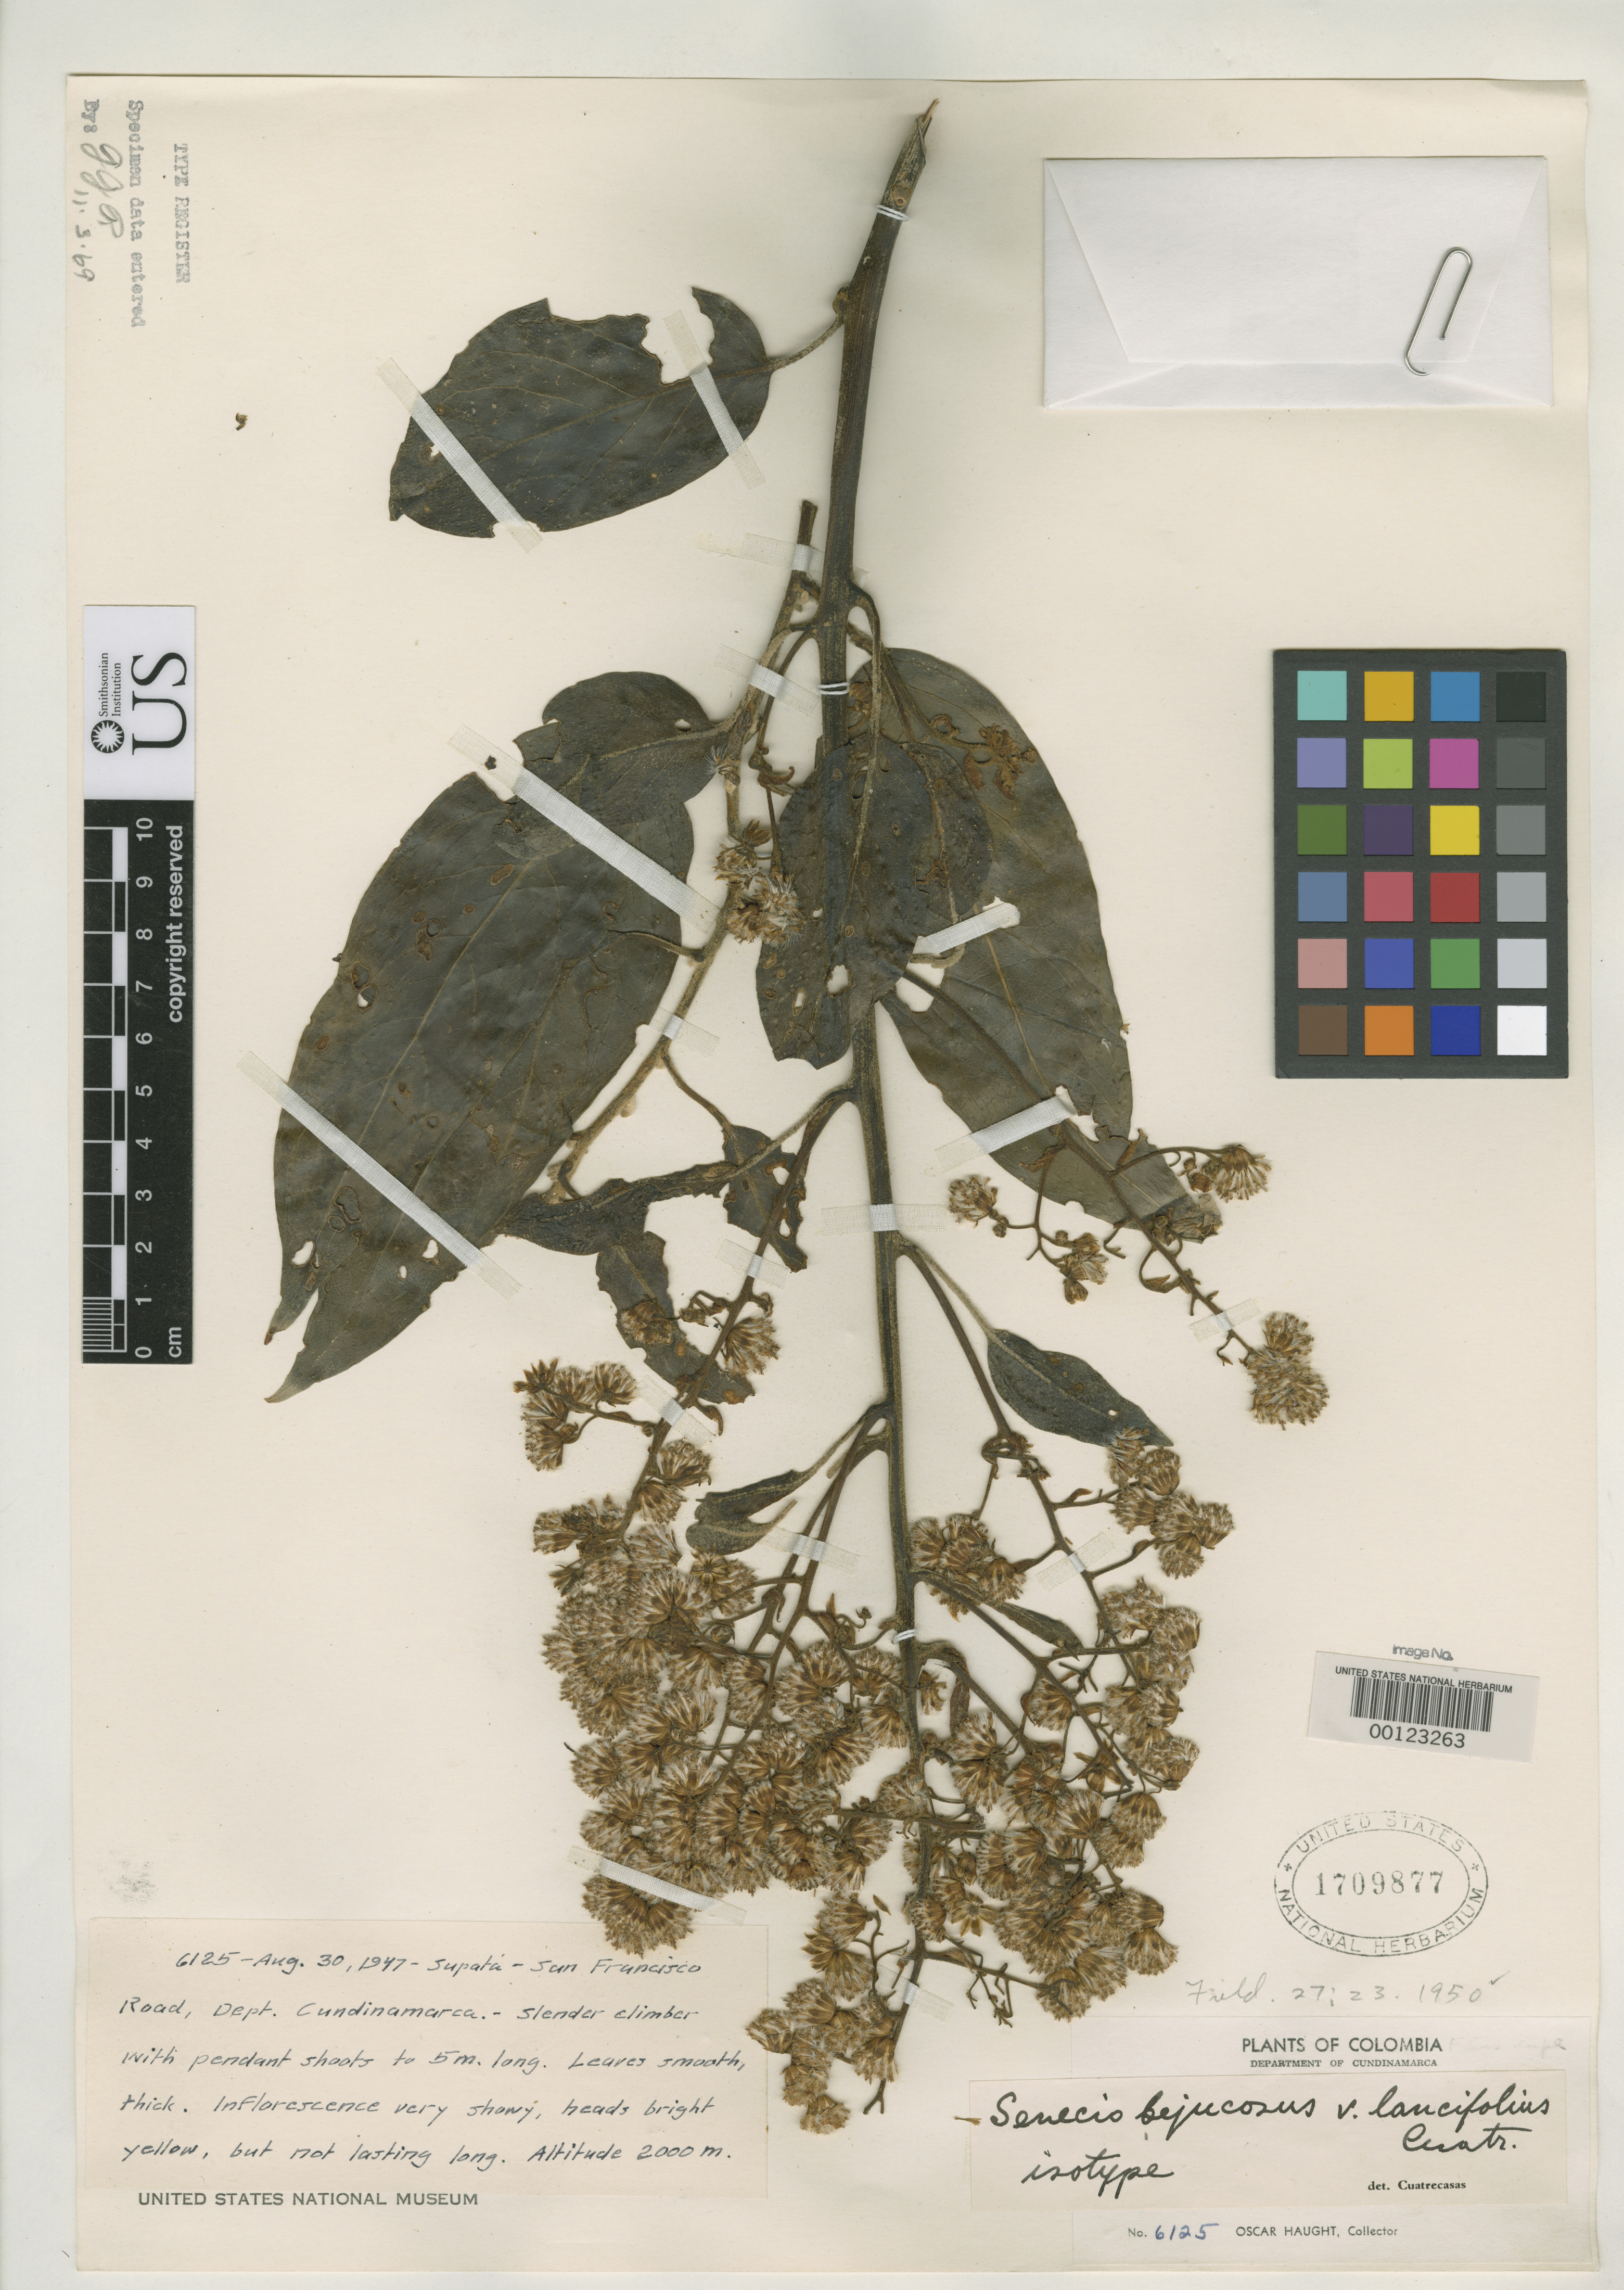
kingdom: Plantae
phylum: Tracheophyta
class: Magnoliopsida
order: Asterales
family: Asteraceae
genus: Senecio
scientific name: Senecio bejucosus var. lancifolius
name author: Cuatrec.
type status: Isotype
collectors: O. L. Haught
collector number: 6125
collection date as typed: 30 Aug 1947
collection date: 1947-08-30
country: Colombia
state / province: Cundinamarca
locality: Supata, San Francisco road.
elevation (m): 2000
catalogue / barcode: US 1709877